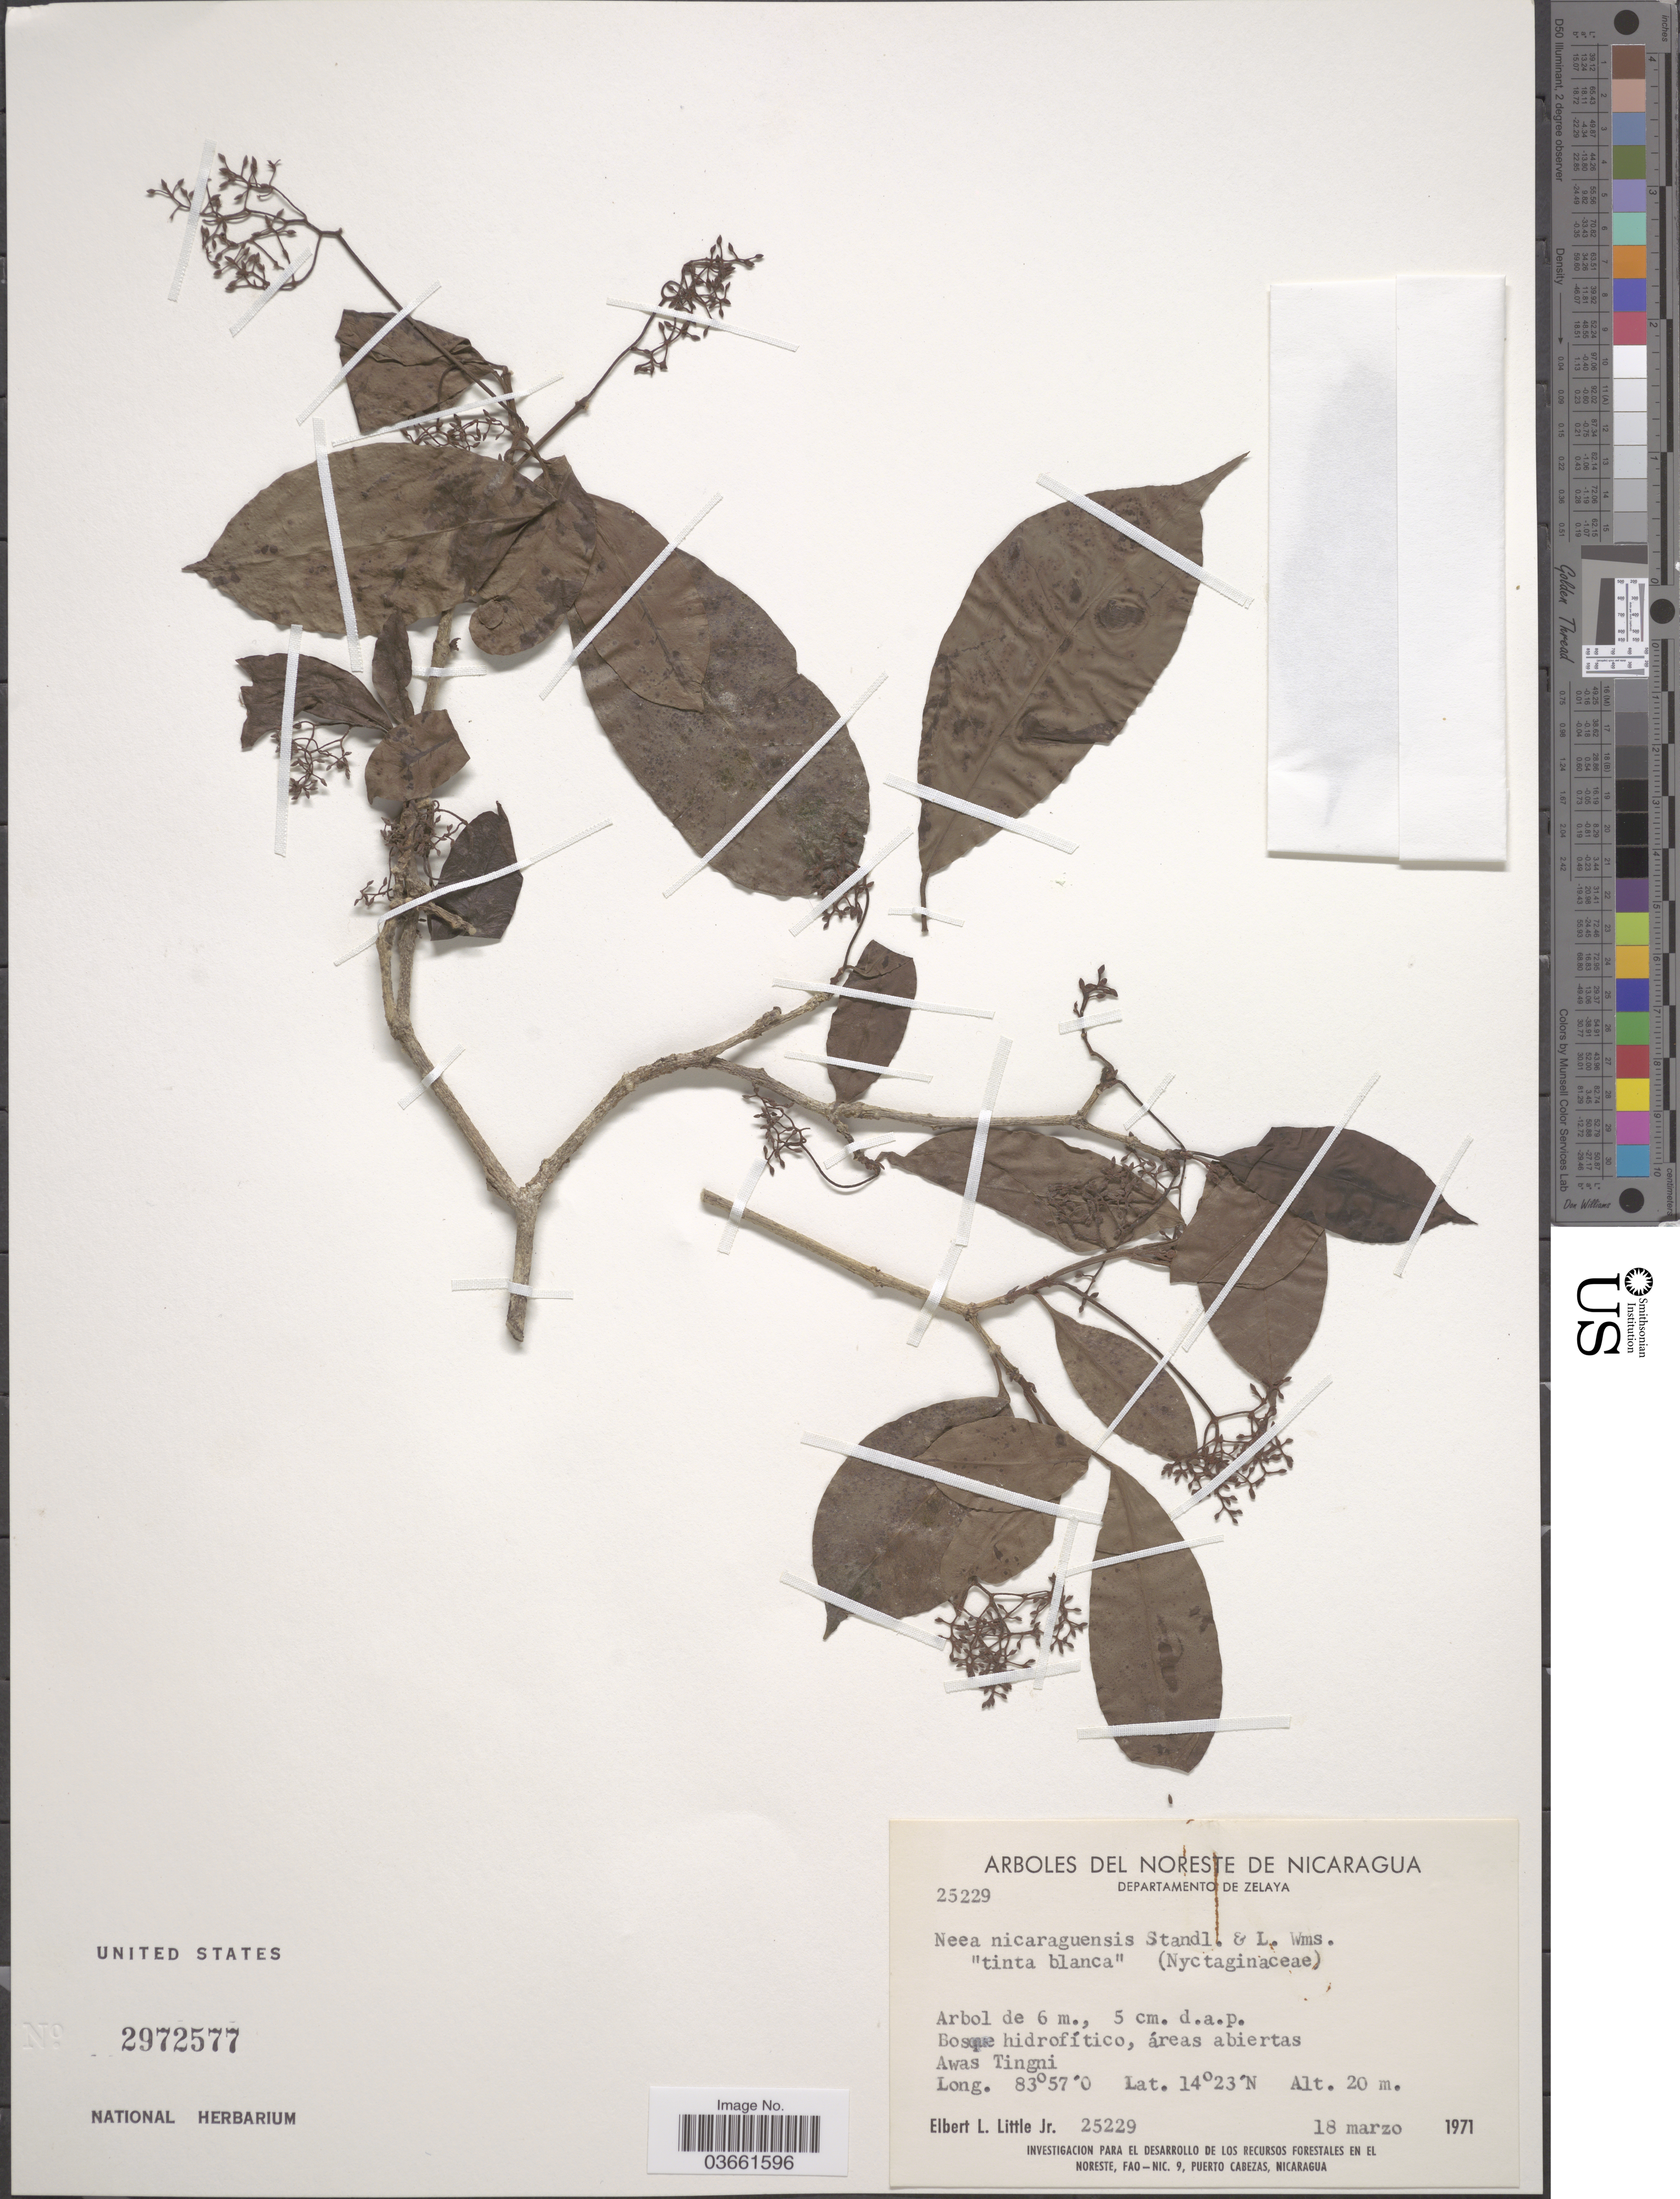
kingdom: Plantae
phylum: Tracheophyta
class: Magnoliopsida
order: Caryophyllales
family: Nyctaginaceae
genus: Neea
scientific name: Neea laetevirens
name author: Standl.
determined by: Barrie, F. R.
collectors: E. L. Little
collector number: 25229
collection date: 1971-03-18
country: Nicaragua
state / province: Atlántico Norte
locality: Noreste de Nicaragua. Departamento de Zelaya. Awas Tingni.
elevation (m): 20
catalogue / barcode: US 2972577